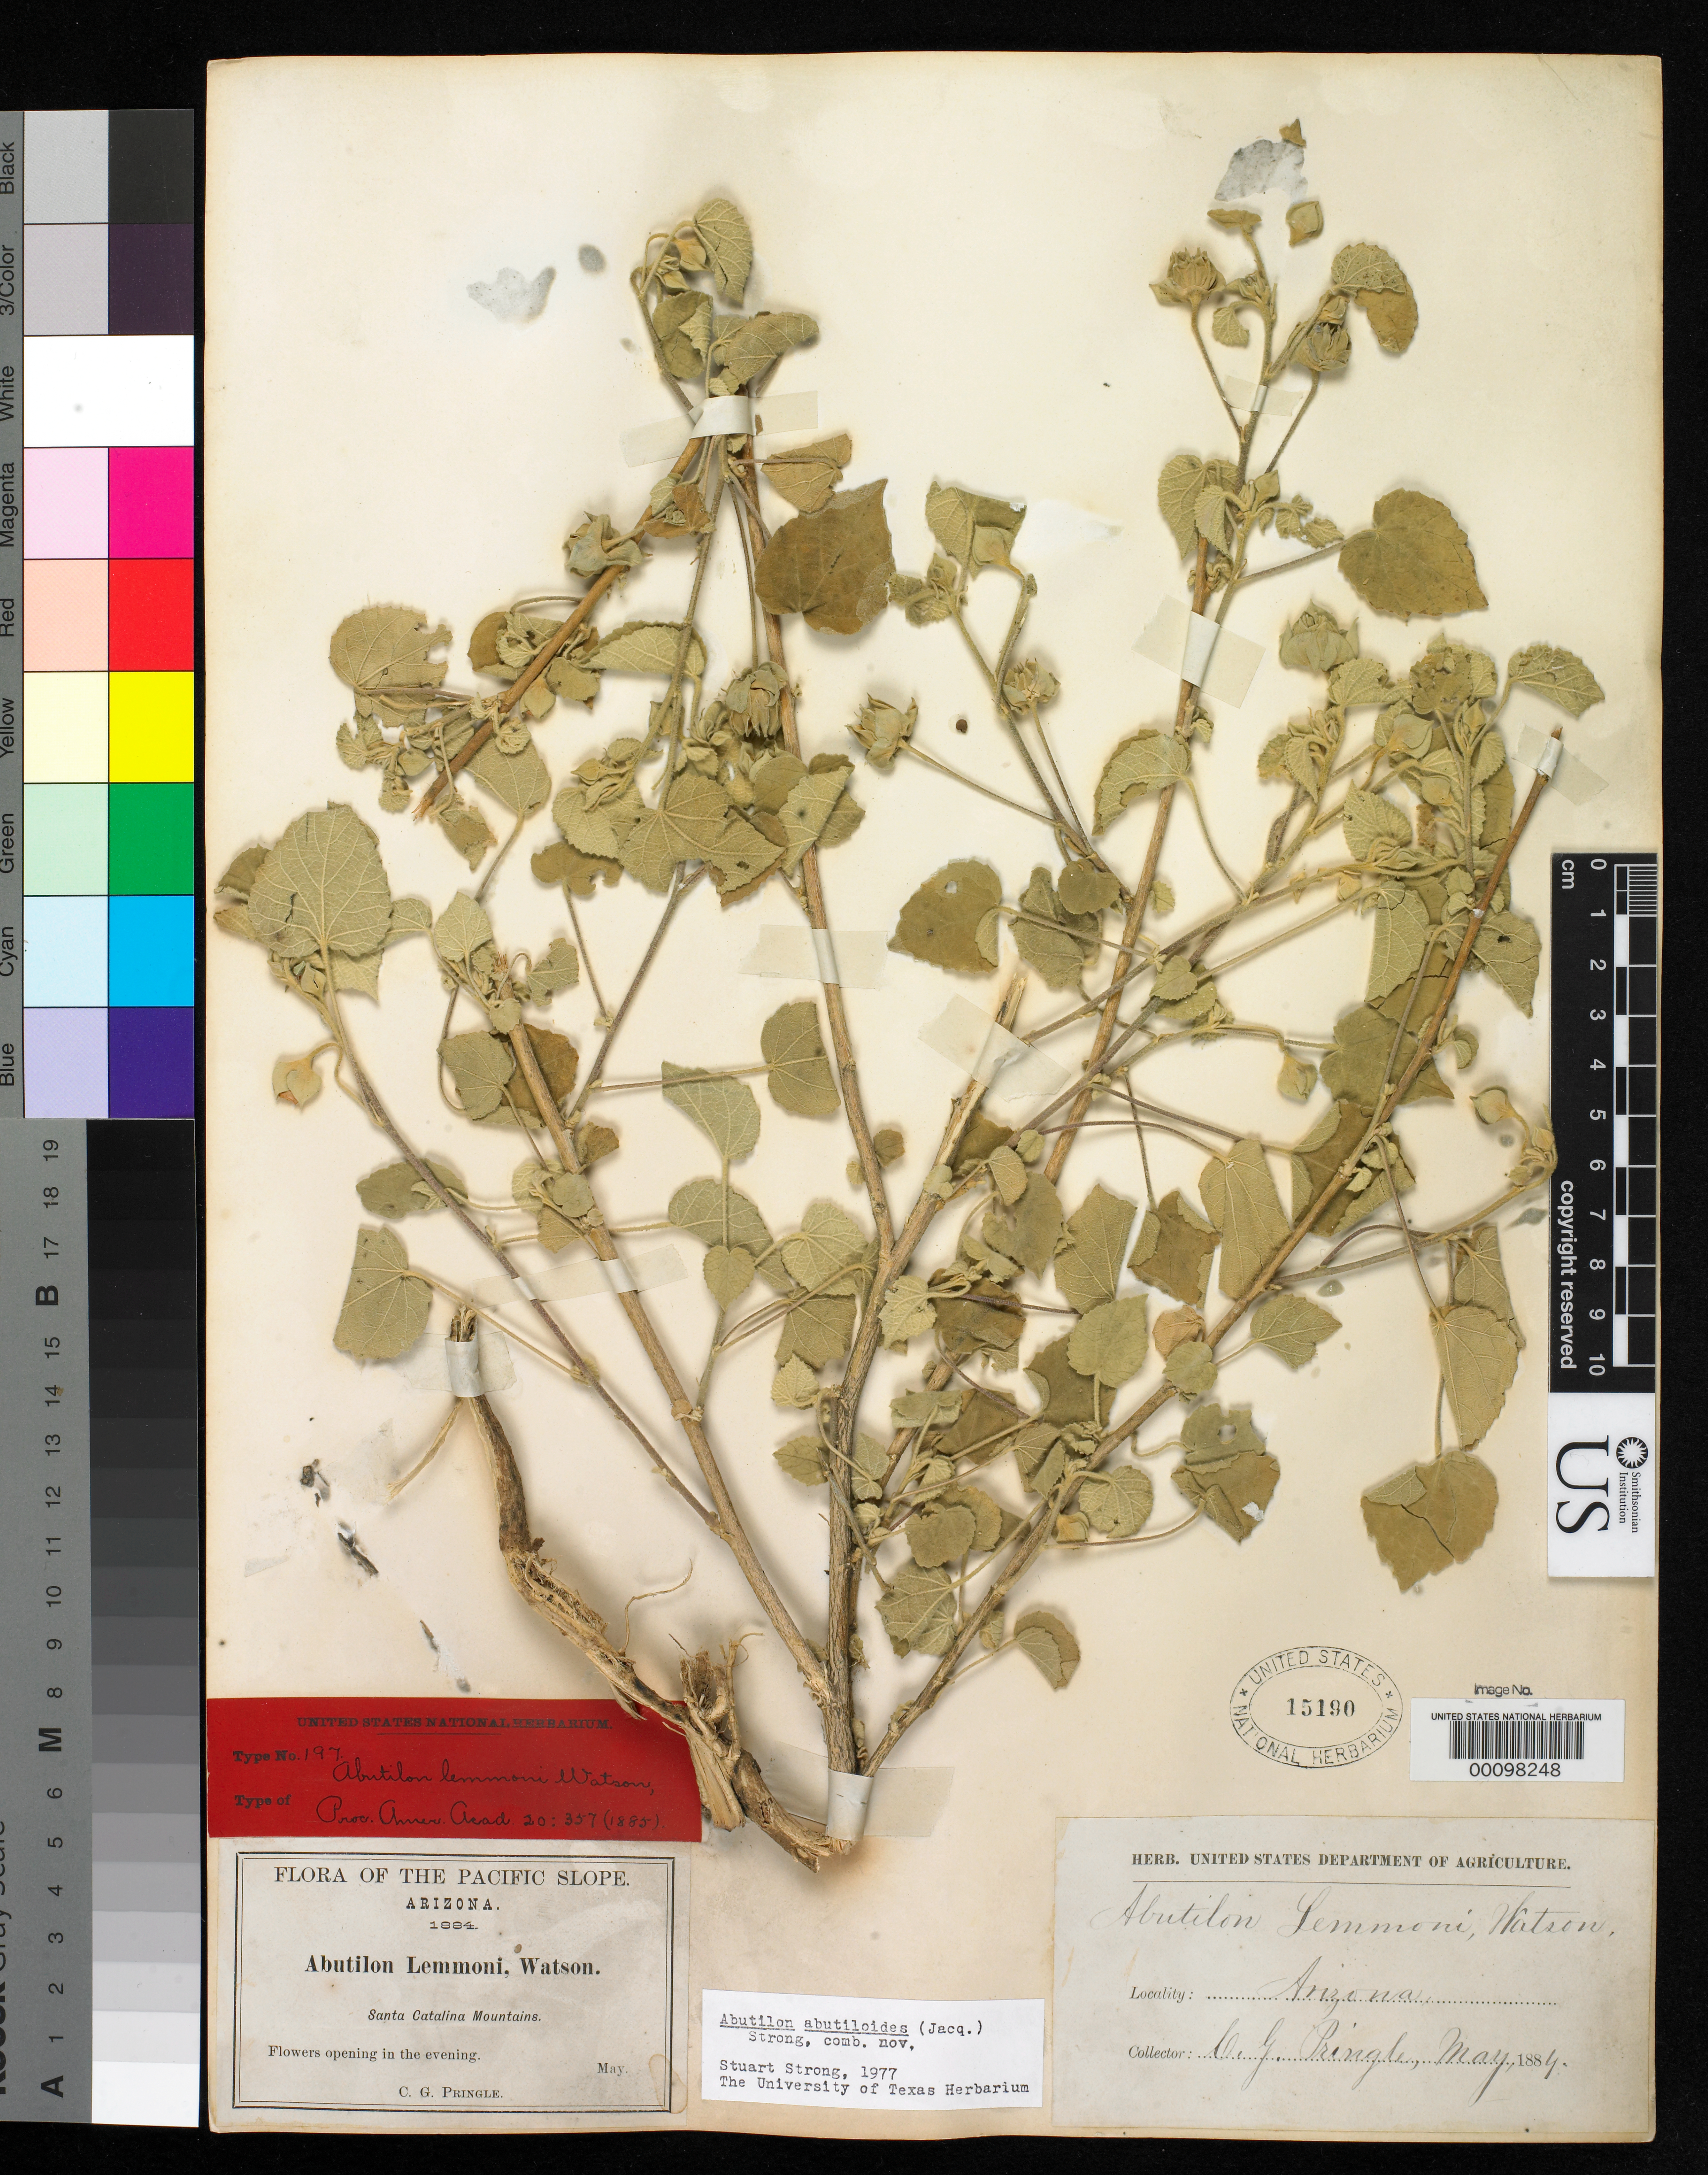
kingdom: Plantae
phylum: Tracheophyta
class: Magnoliopsida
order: Malvales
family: Malvaceae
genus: Abutilon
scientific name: Abutilon lemmonii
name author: S. Watson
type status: Syntype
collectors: C. G. Pringle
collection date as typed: May 1884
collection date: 1884-05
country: United States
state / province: Arizona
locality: Santa Catalina Mts.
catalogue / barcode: US 15190